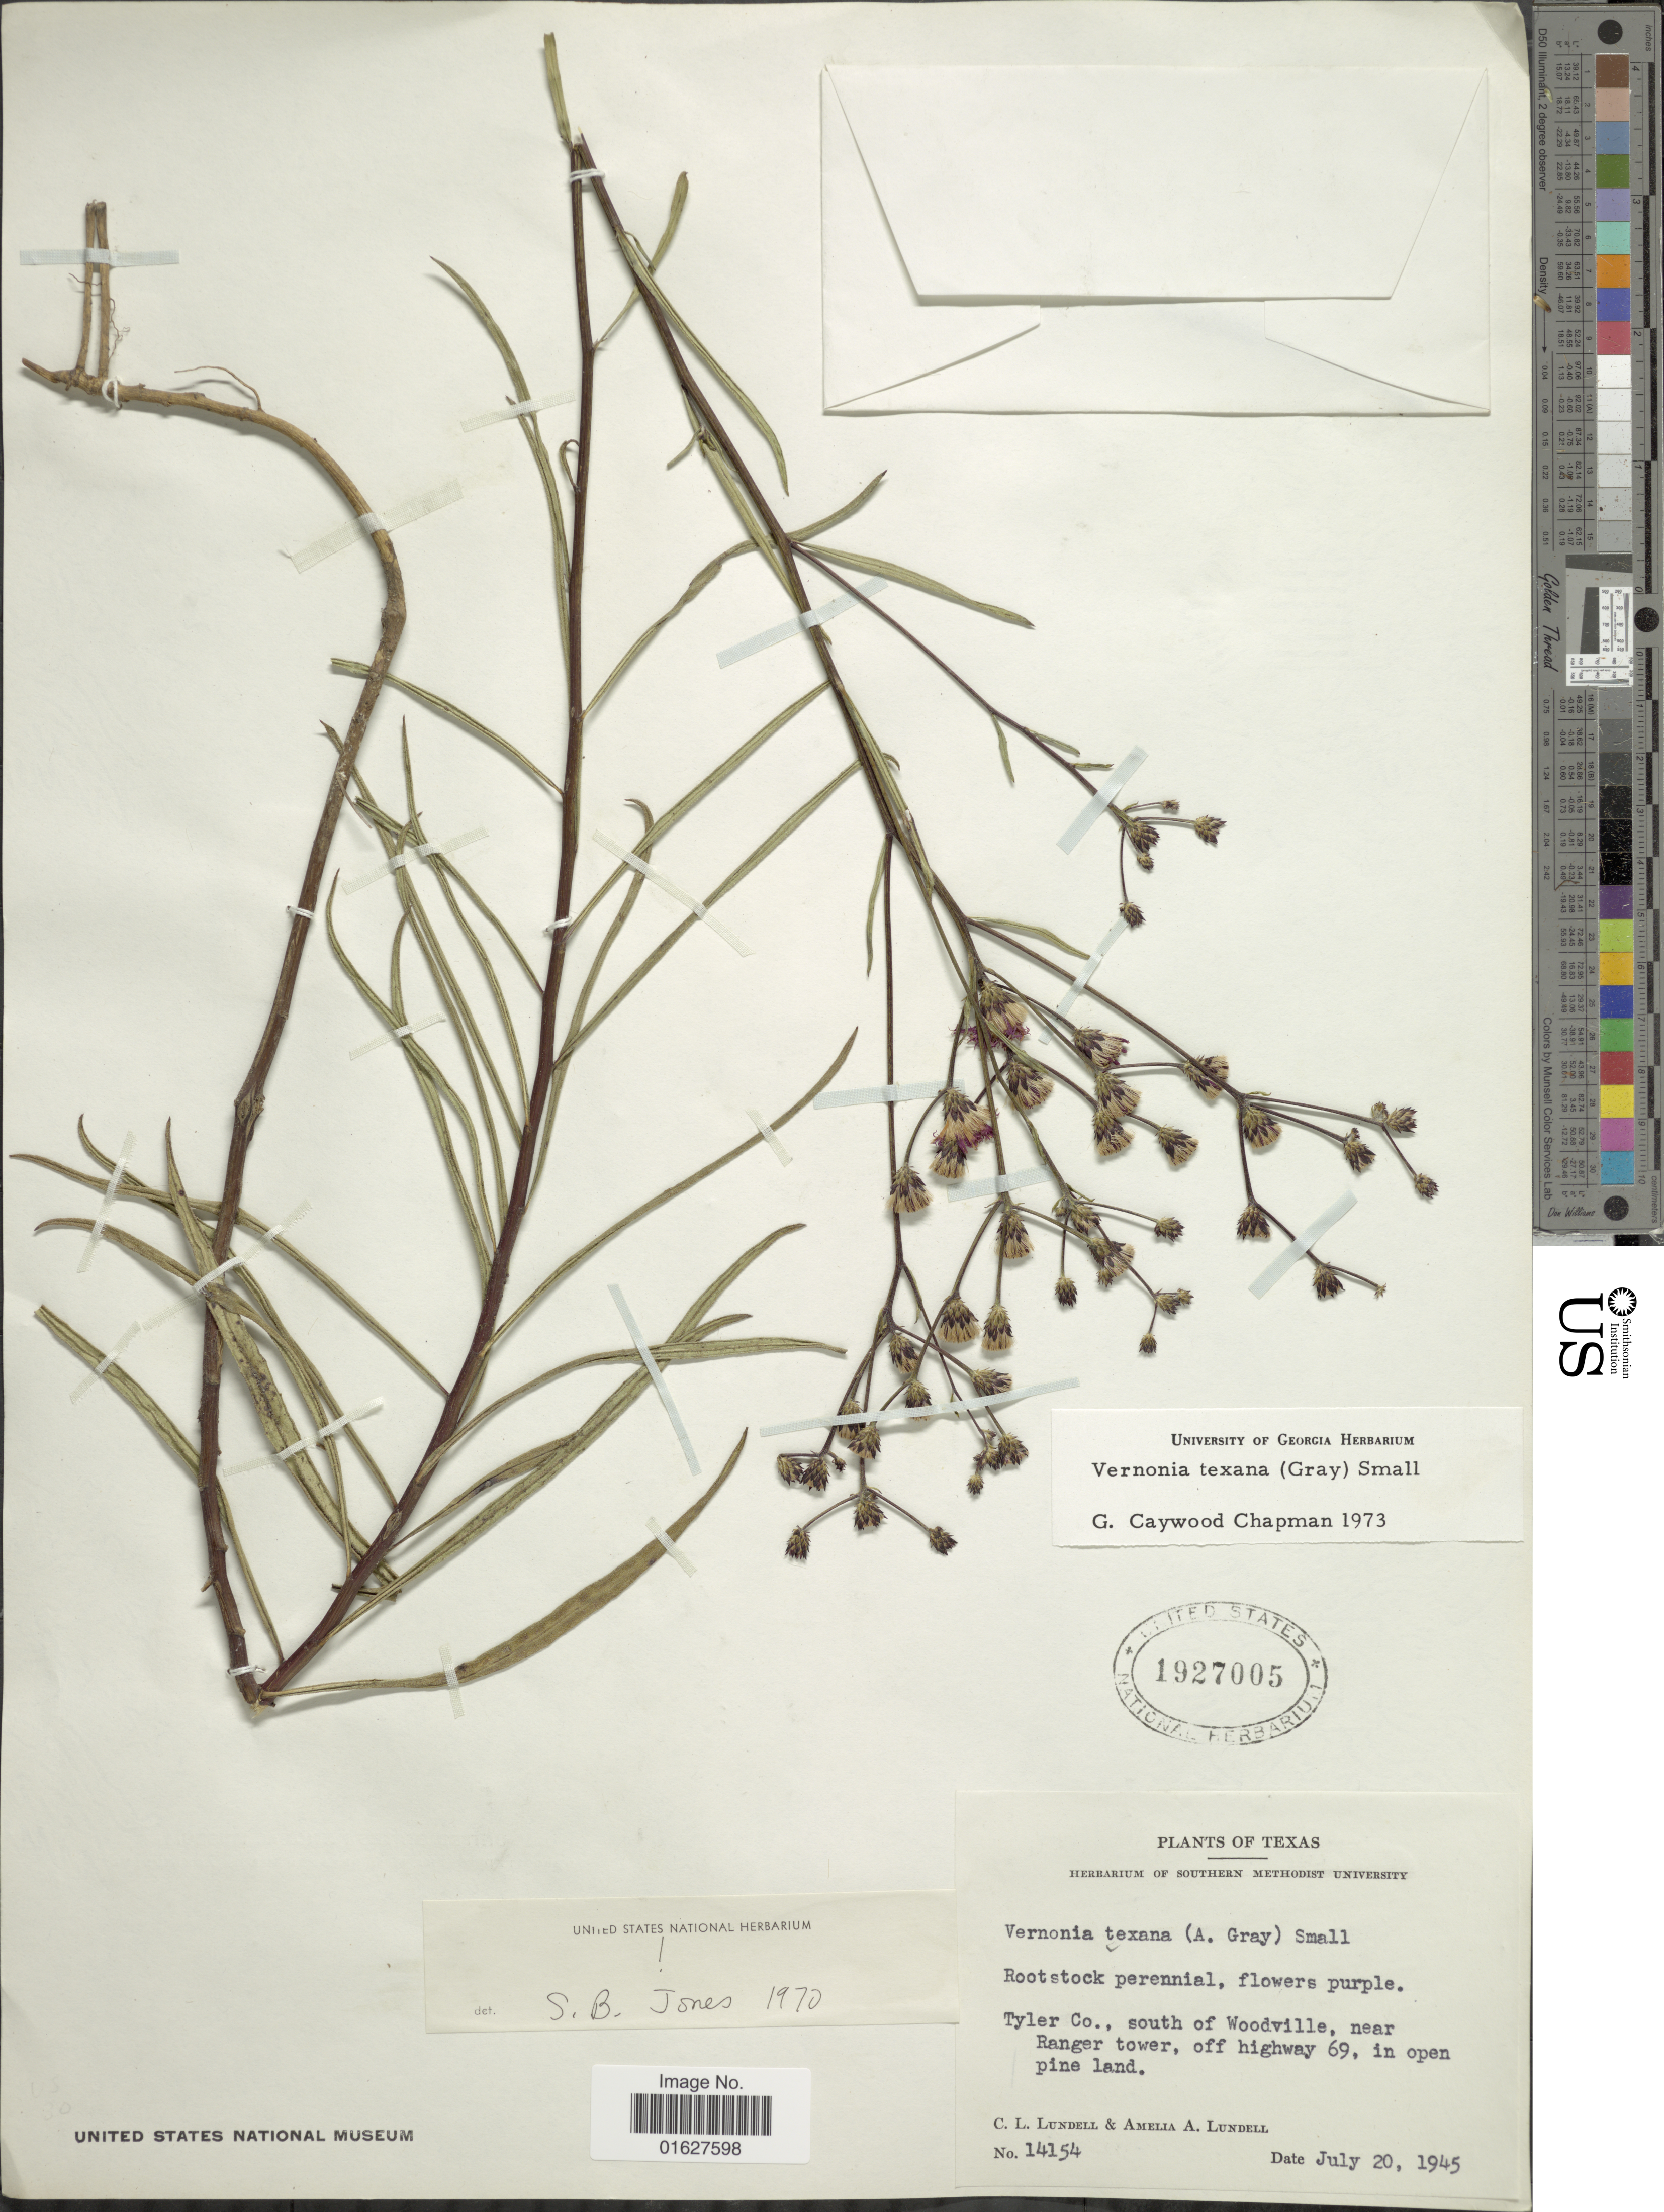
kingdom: Plantae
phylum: Tracheophyta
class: Magnoliopsida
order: Asterales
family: Asteraceae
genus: Vernonia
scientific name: Vernonia texana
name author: (A. Gray) Small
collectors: C. L. Lundell & A. A. Lundell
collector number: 14154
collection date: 1945-07-20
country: United States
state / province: Texas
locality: Texas. Tyler Co., south of Woodville, near Ranger tower, off highway 69, in open pine land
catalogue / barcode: US 1927005